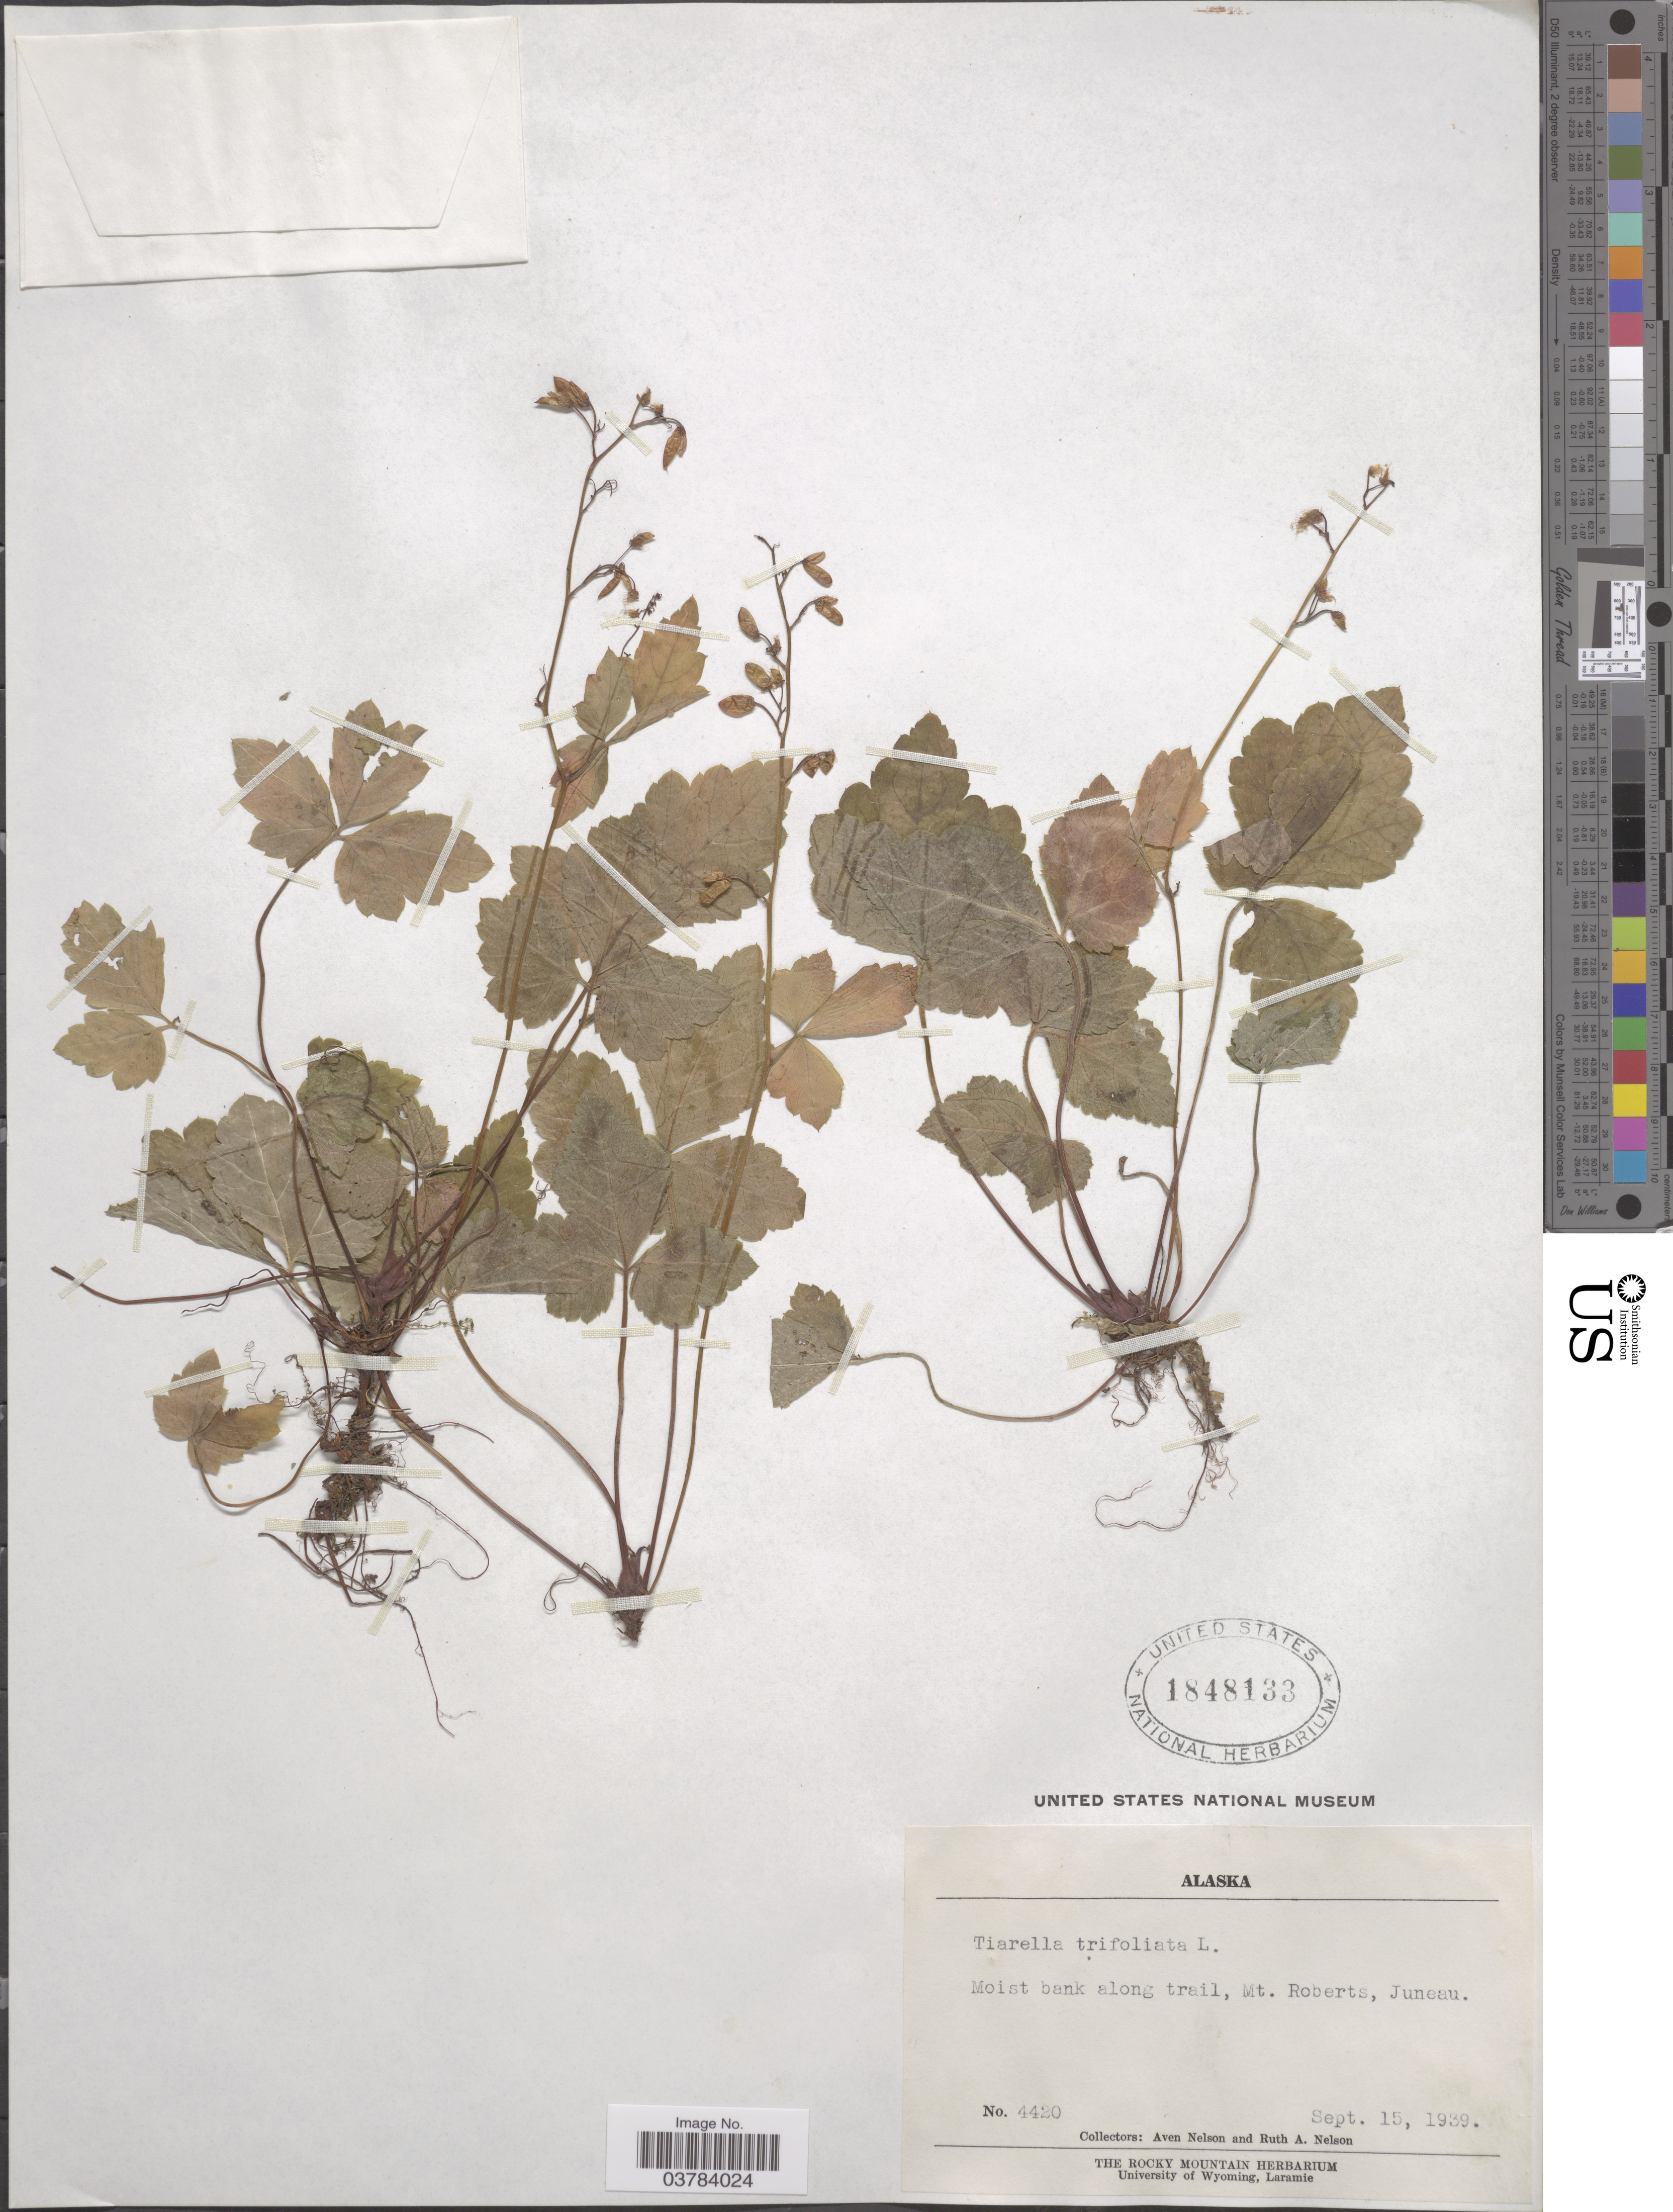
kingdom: Plantae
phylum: Tracheophyta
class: Magnoliopsida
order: Saxifragales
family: Saxifragaceae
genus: Tiarella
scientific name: Tiarella trifoliata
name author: L.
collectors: A. Nelson & R. A. Nelson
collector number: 4420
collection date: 1939-09-15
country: United States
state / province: Alaska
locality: Moist bank along trail, Mt. Roberts, Juneau.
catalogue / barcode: US 1848133